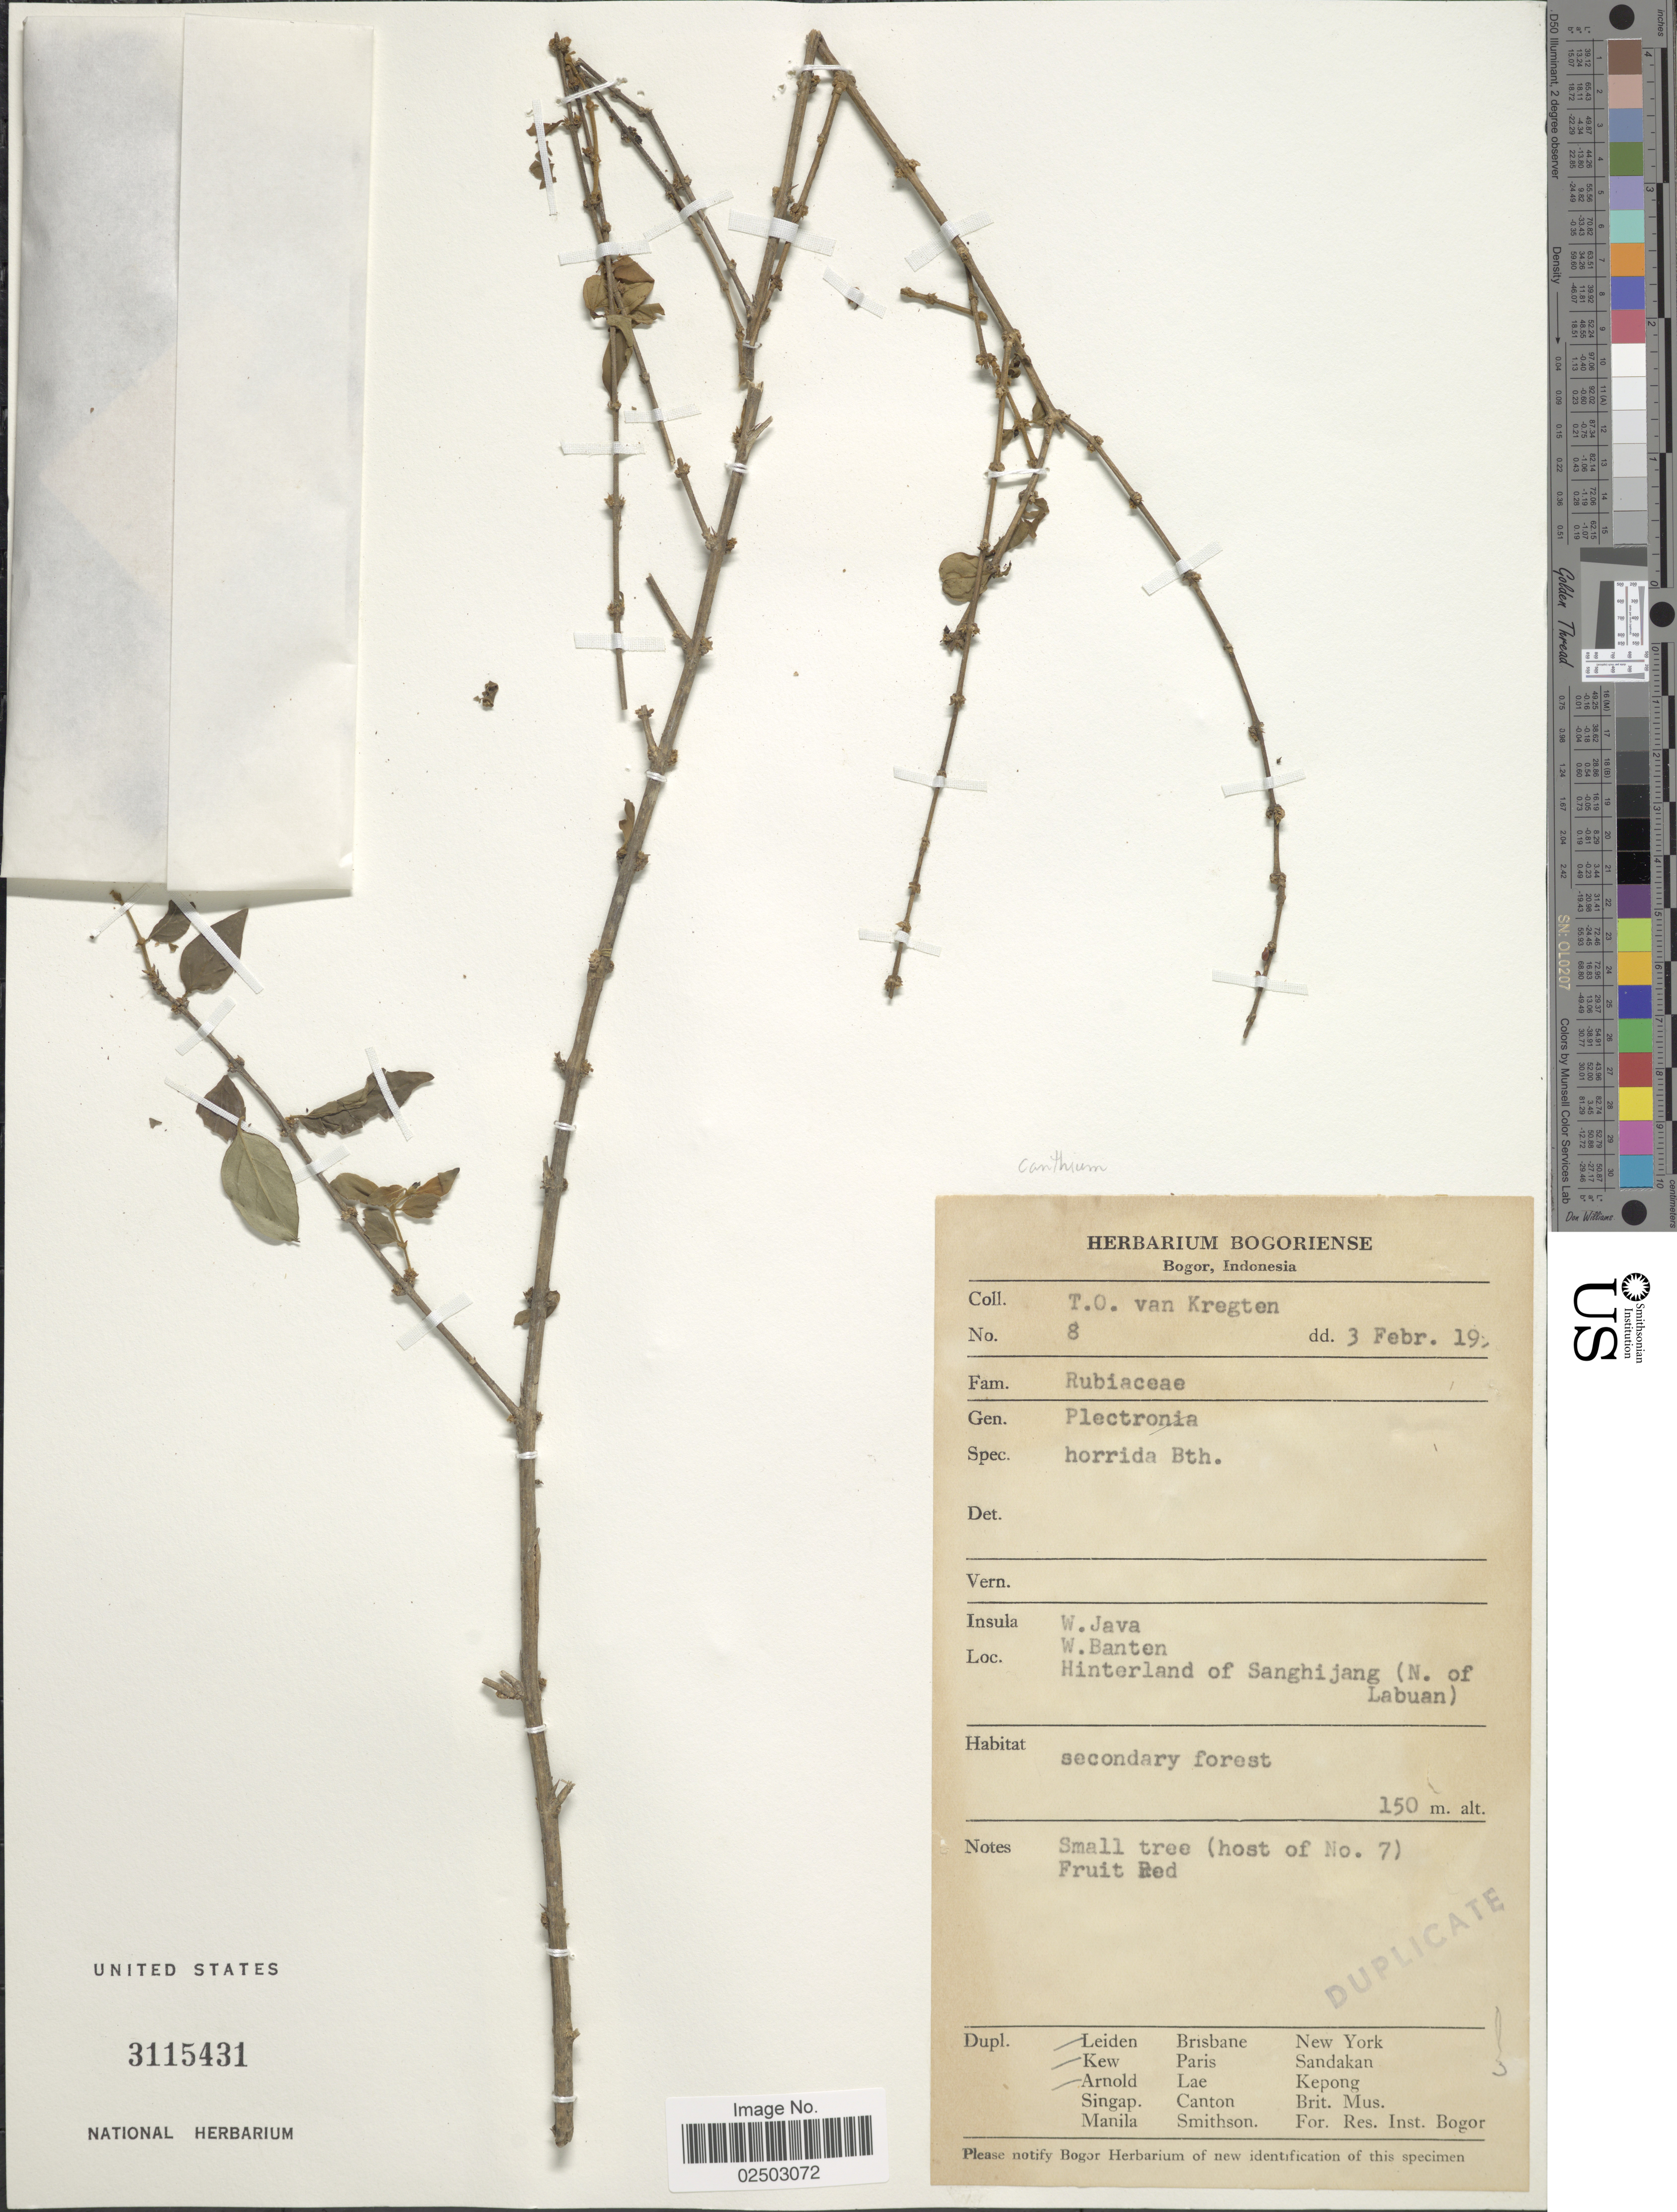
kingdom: Plantae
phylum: Tracheophyta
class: Magnoliopsida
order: Gentianales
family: Rubiaceae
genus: Canthium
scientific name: Canthium horridum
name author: Blume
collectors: T. van Kregten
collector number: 8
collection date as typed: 3 Febr. 19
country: Indonesia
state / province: Java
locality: W. Java, W. Banten, Hinterand of Sanghijang (N. of Labuan)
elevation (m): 150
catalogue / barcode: US 3115431